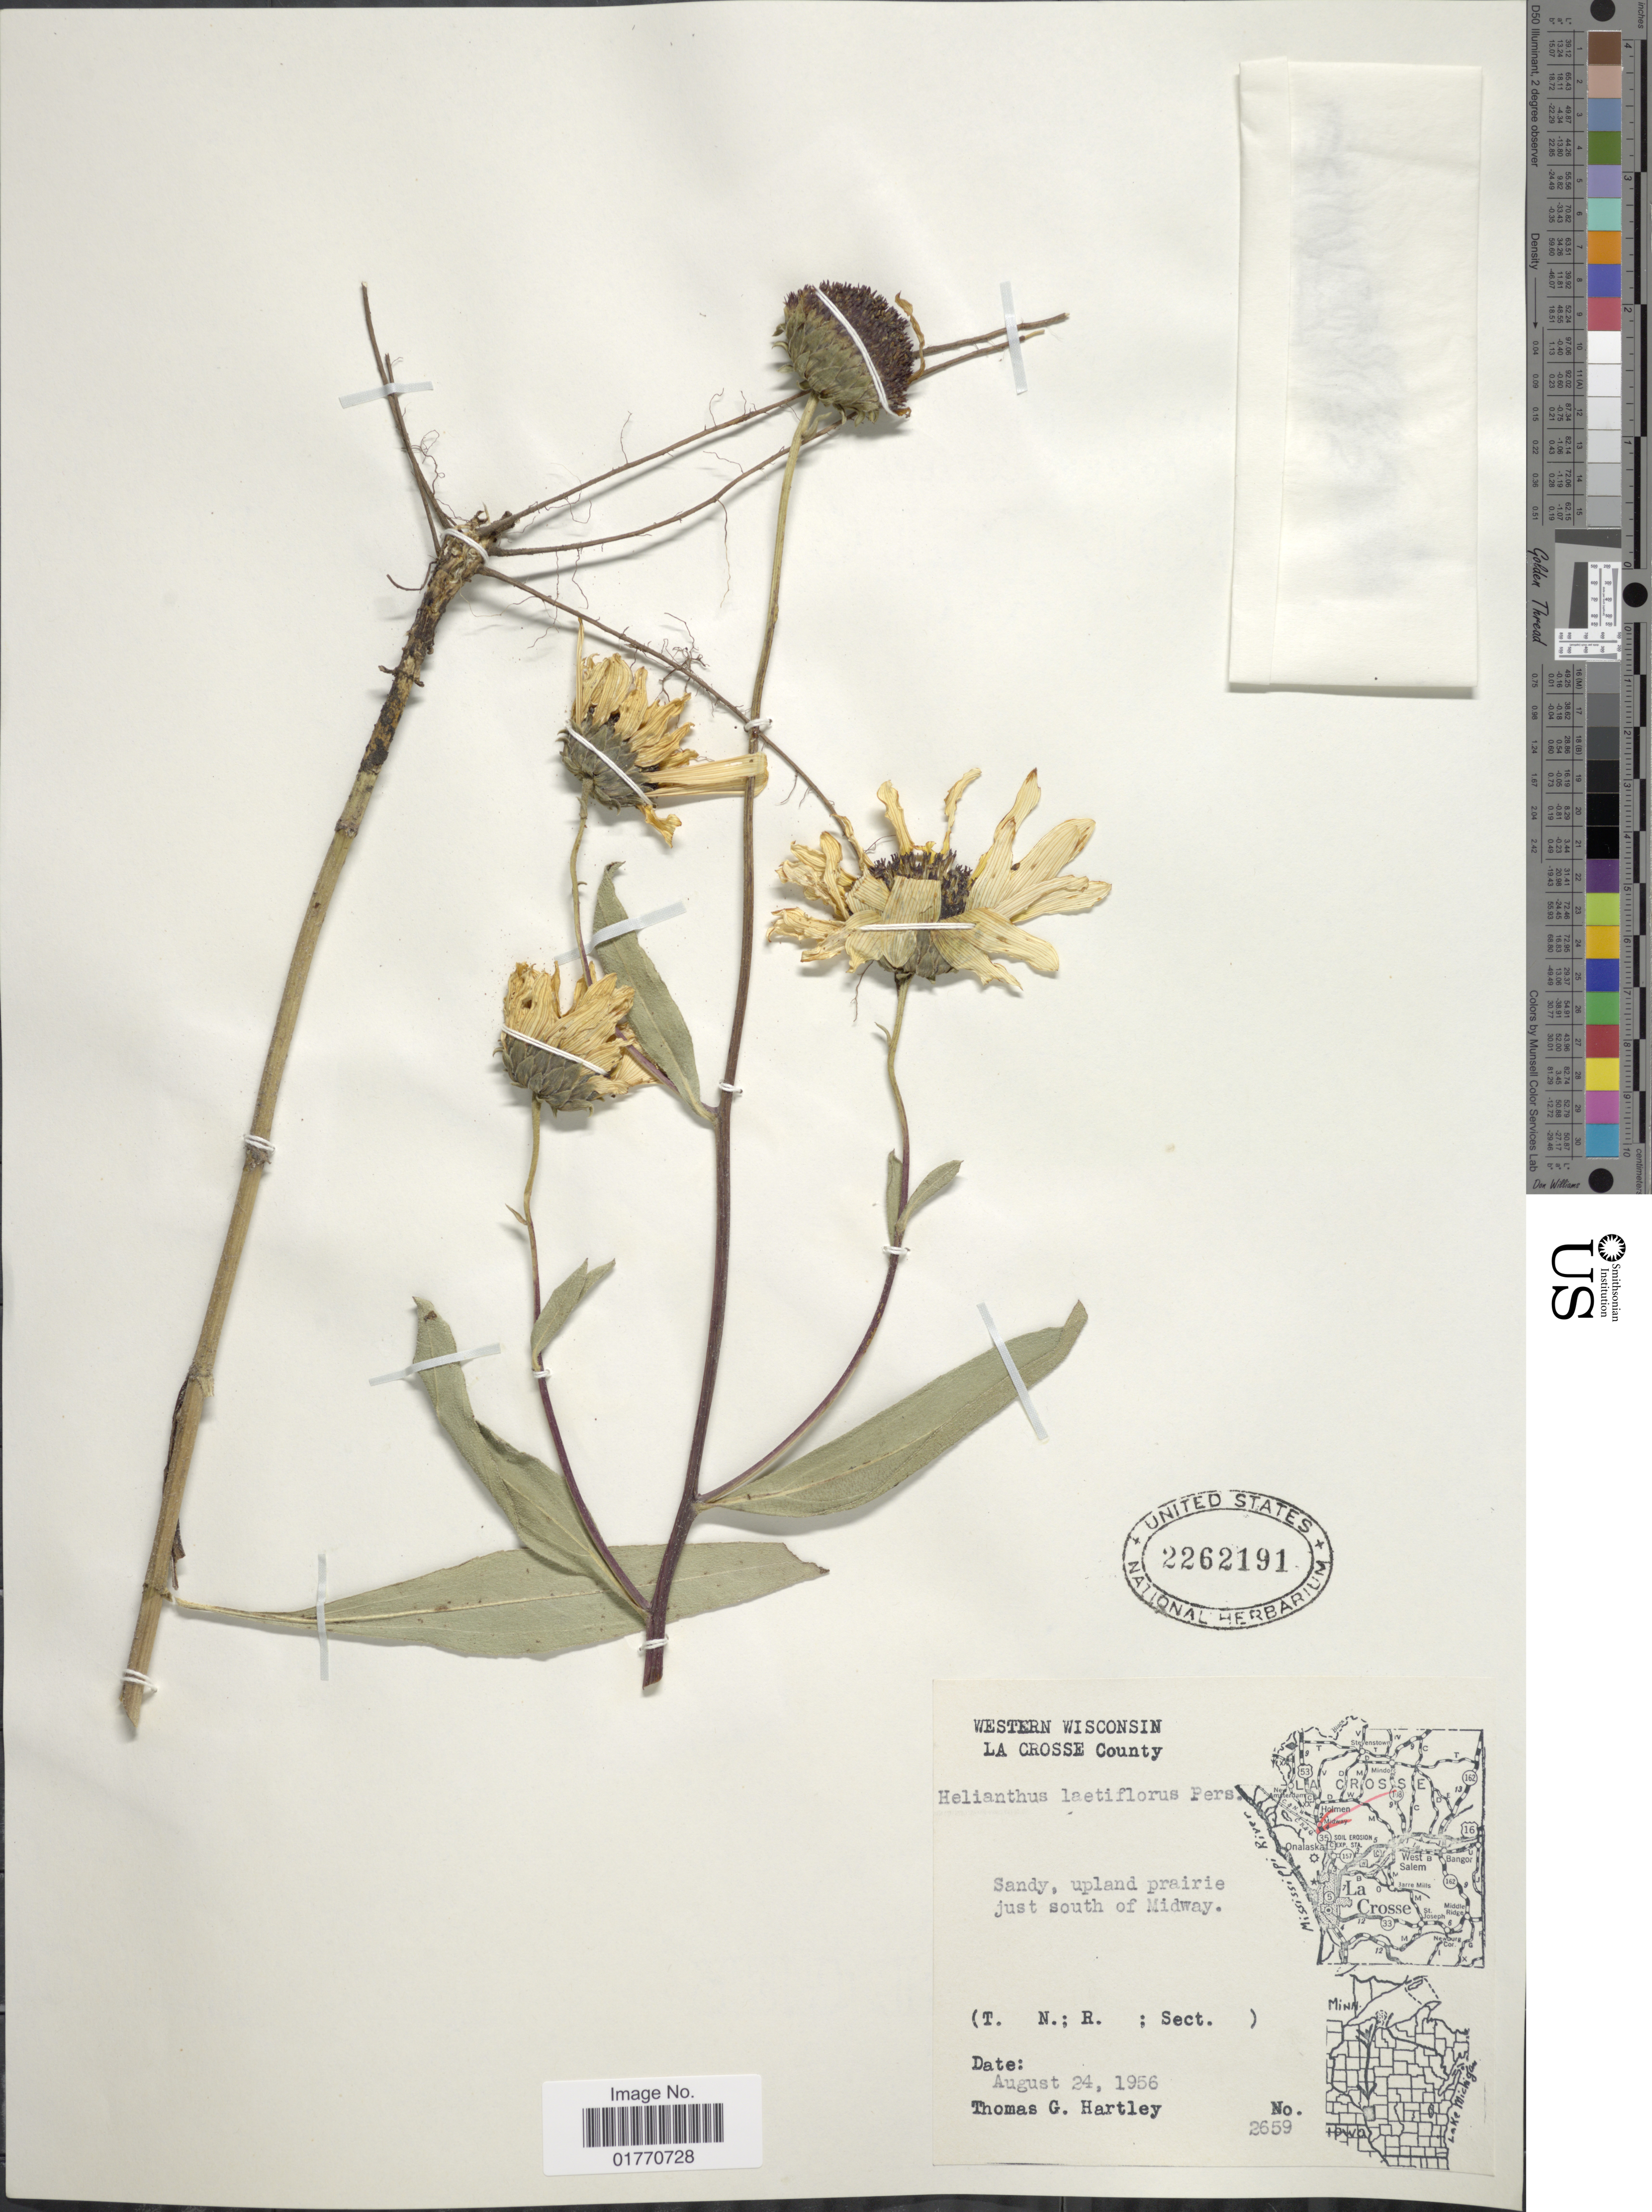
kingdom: Plantae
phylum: Tracheophyta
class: Magnoliopsida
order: Asterales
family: Asteraceae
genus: Helianthus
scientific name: Helianthus laetiflorus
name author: Pers.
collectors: T. G. Hartley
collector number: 2659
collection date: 1956-08-24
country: United States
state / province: Wisconsin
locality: Western Wisconsin, La Crosse County, sandy, upland prairie just south of Midway.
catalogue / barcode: US 2262191